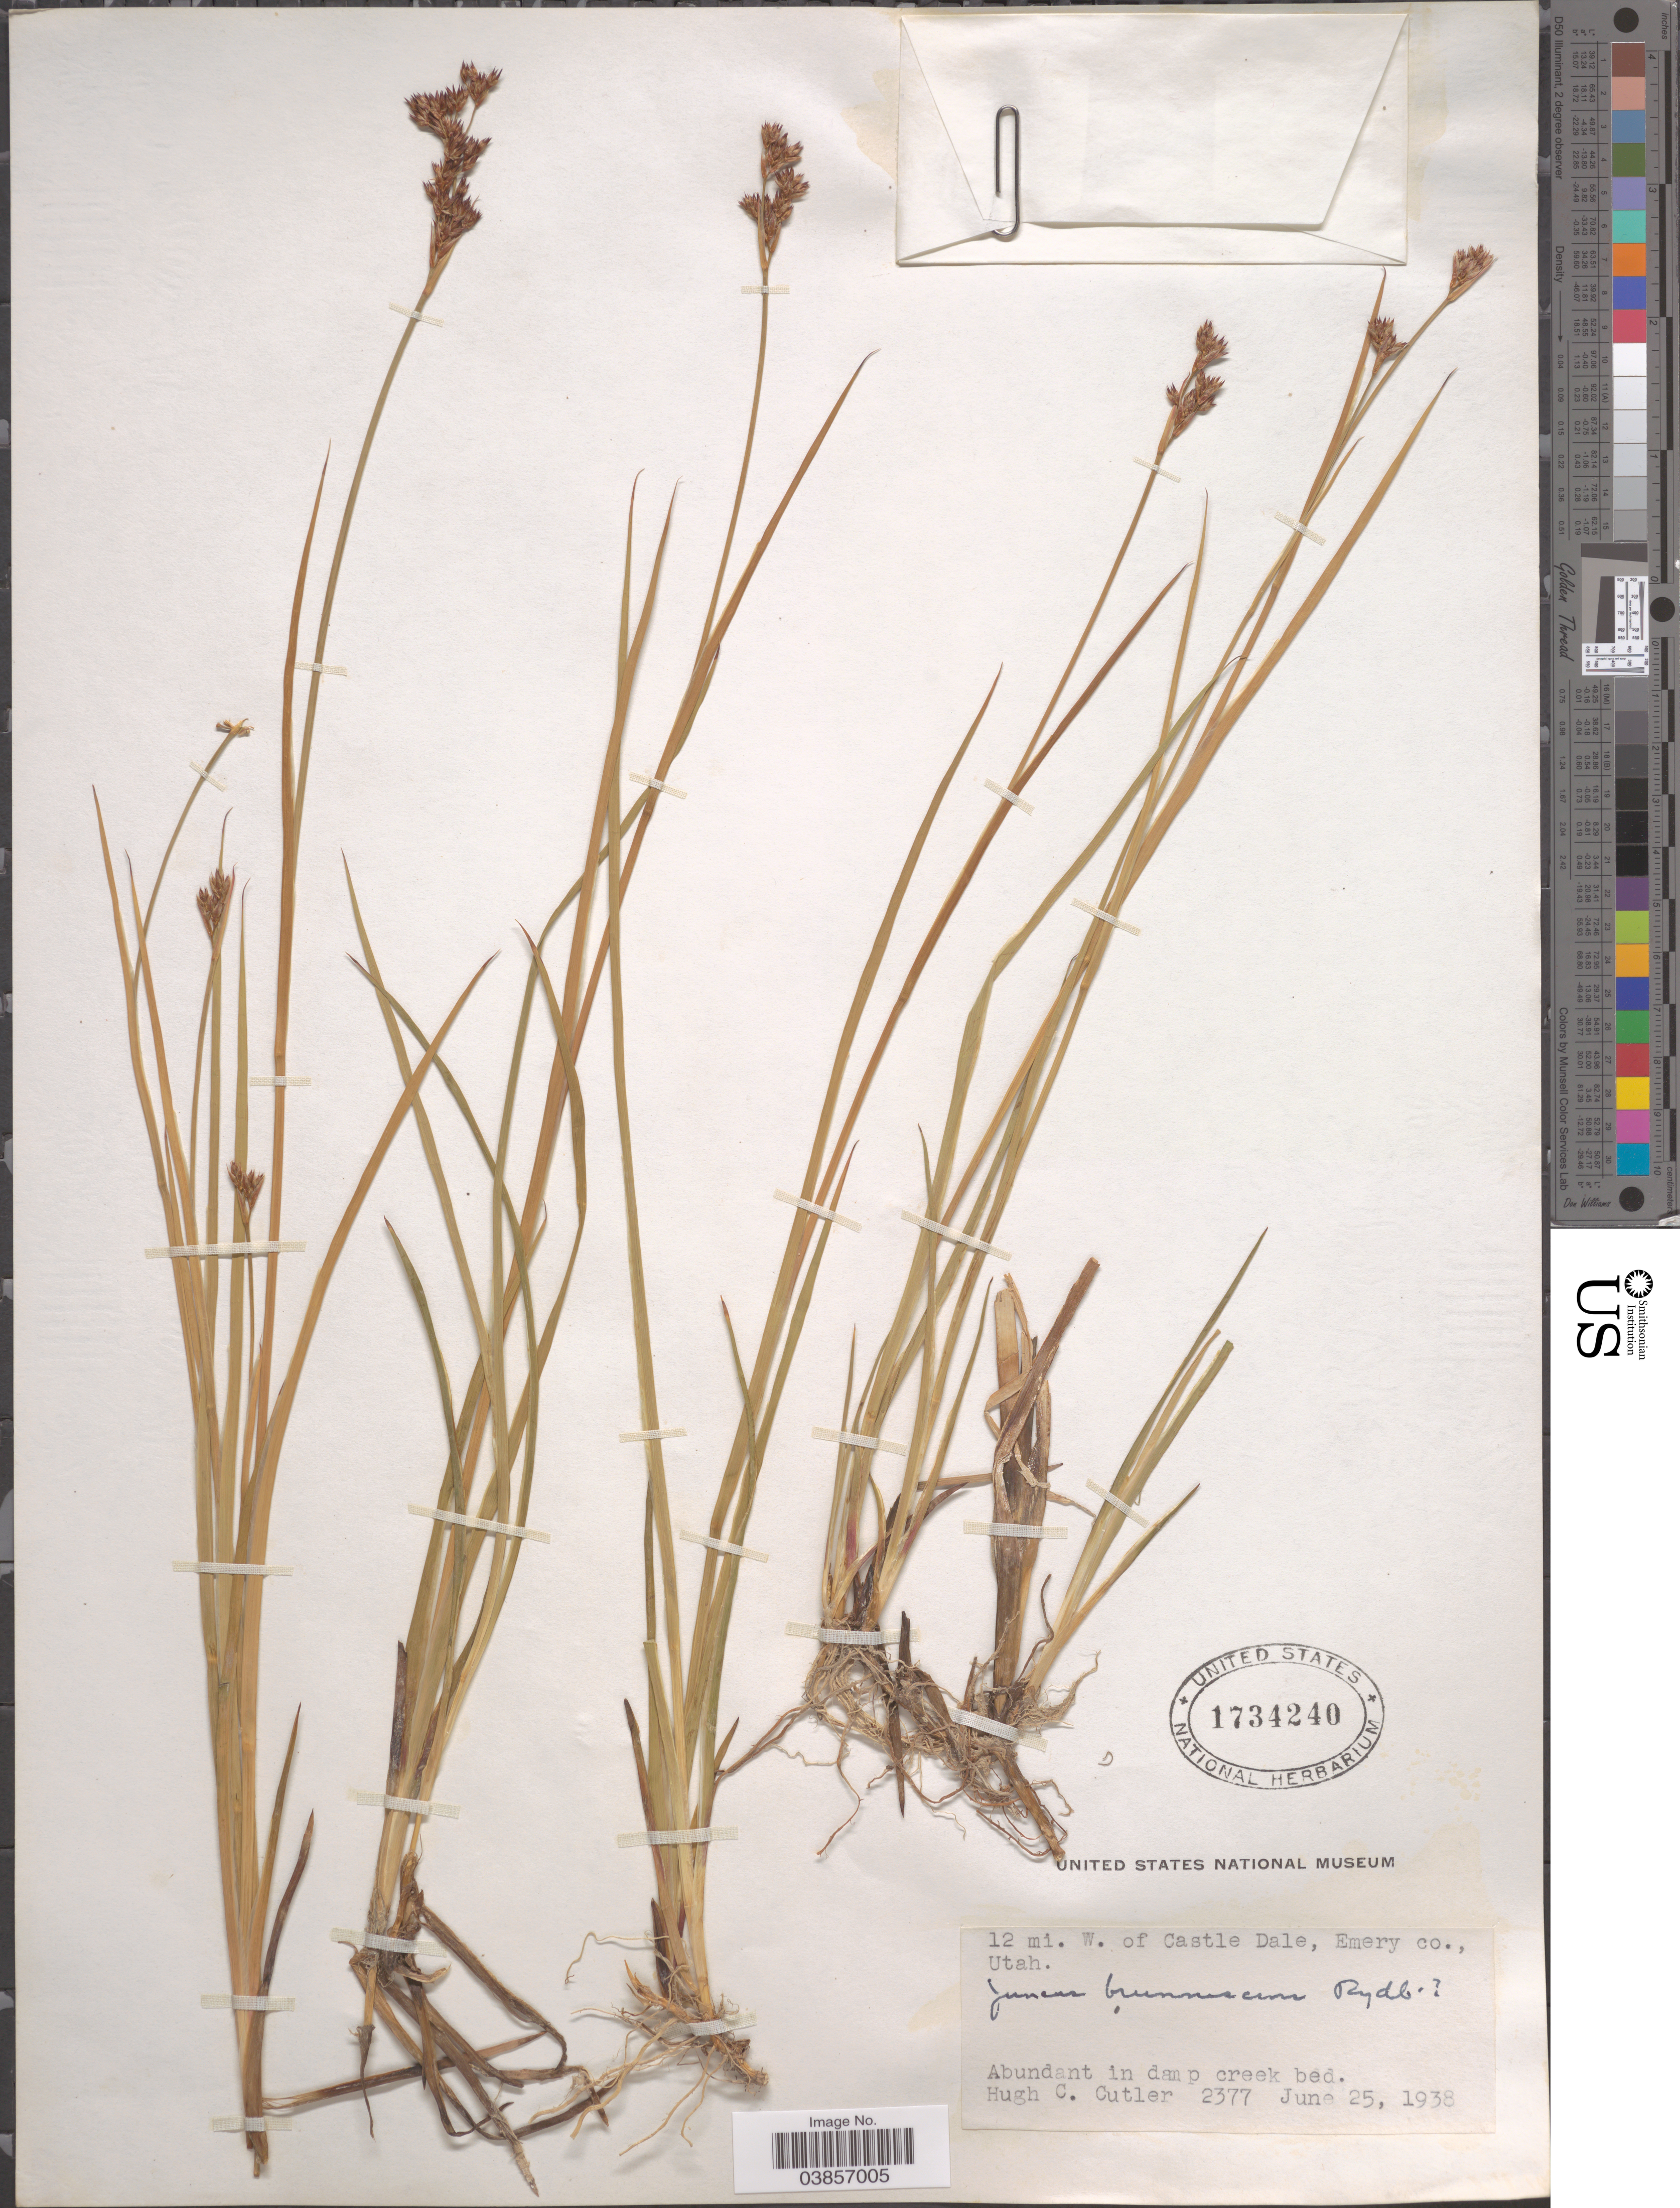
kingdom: Plantae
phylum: Tracheophyta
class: Liliopsida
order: Poales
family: Juncaceae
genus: Juncus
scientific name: Juncus saximontanus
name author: A. Nelson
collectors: H. C. Cutler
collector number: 2377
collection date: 1938-06-25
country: United States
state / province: Utah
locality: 12 mi. W. of Castle Dale, Emery Co.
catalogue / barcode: US 1734240